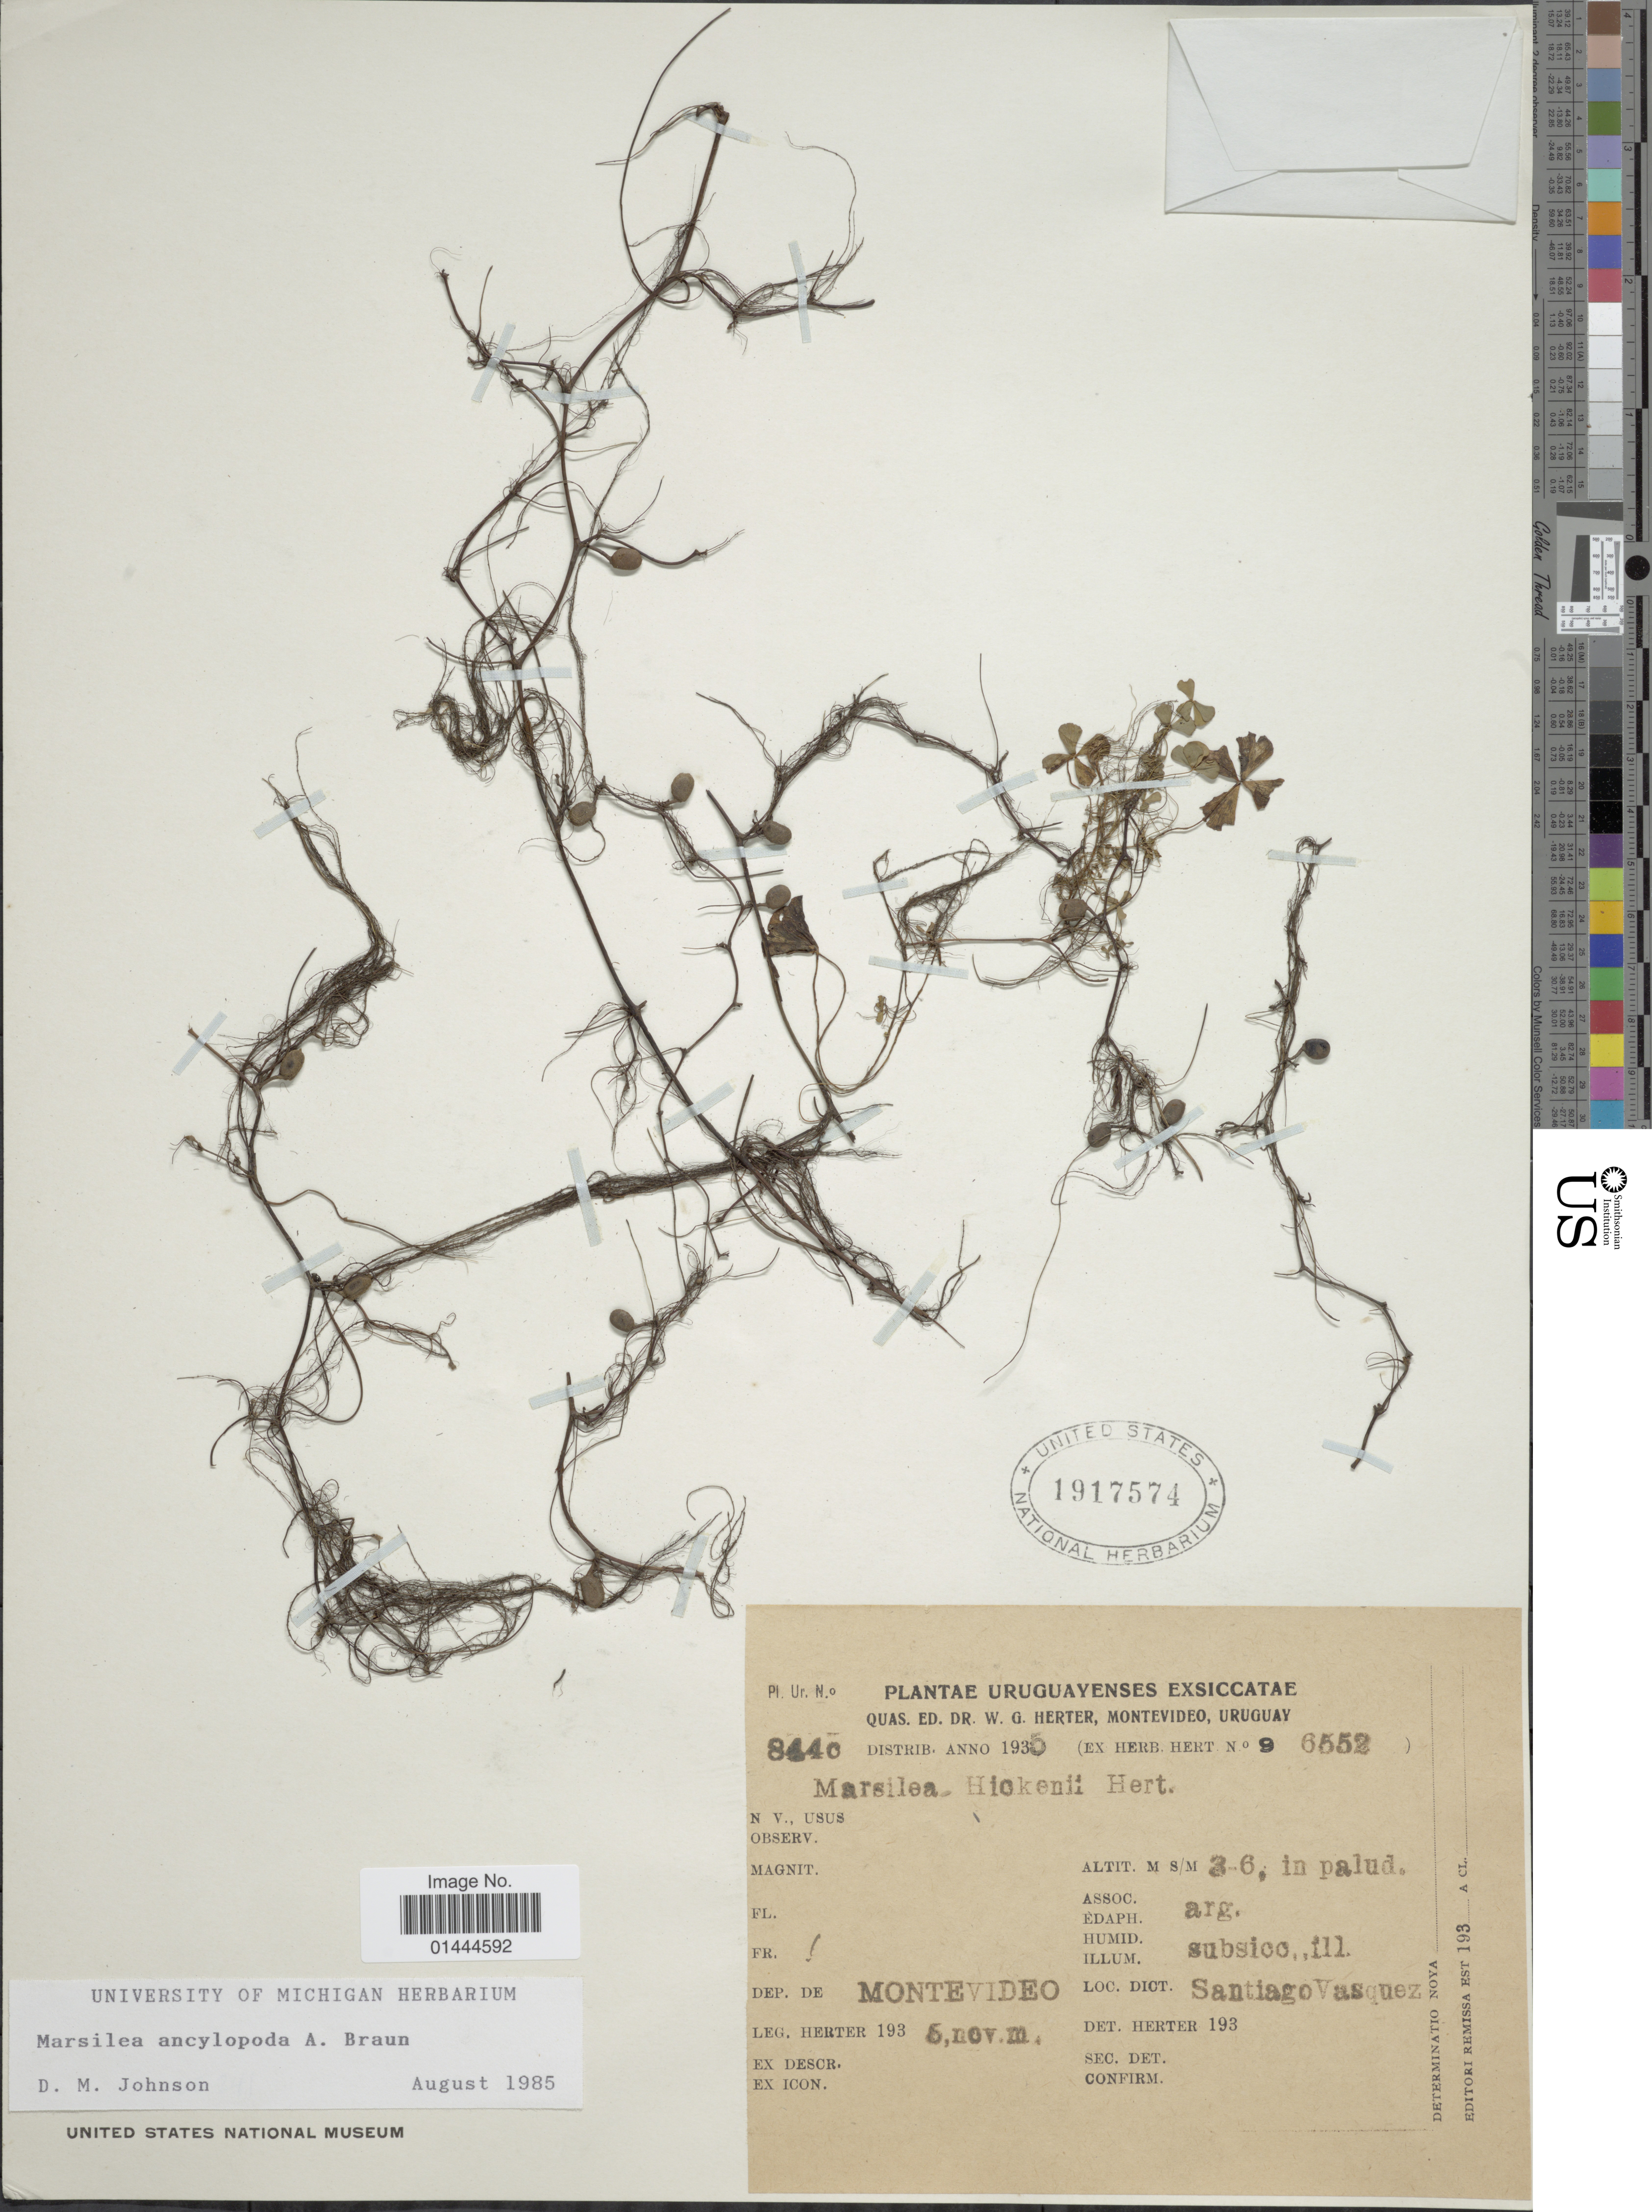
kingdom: Plantae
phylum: Tracheophyta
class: Polypodiopsida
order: Salviniales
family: Marsileaceae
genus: Marsilea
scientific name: Marsilea ancylopoda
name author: A. Braun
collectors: W. G. Herter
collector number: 844C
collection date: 1935-11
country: Uruguay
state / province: Montevideo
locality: Santiago Vasquez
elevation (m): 3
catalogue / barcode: US 1917574